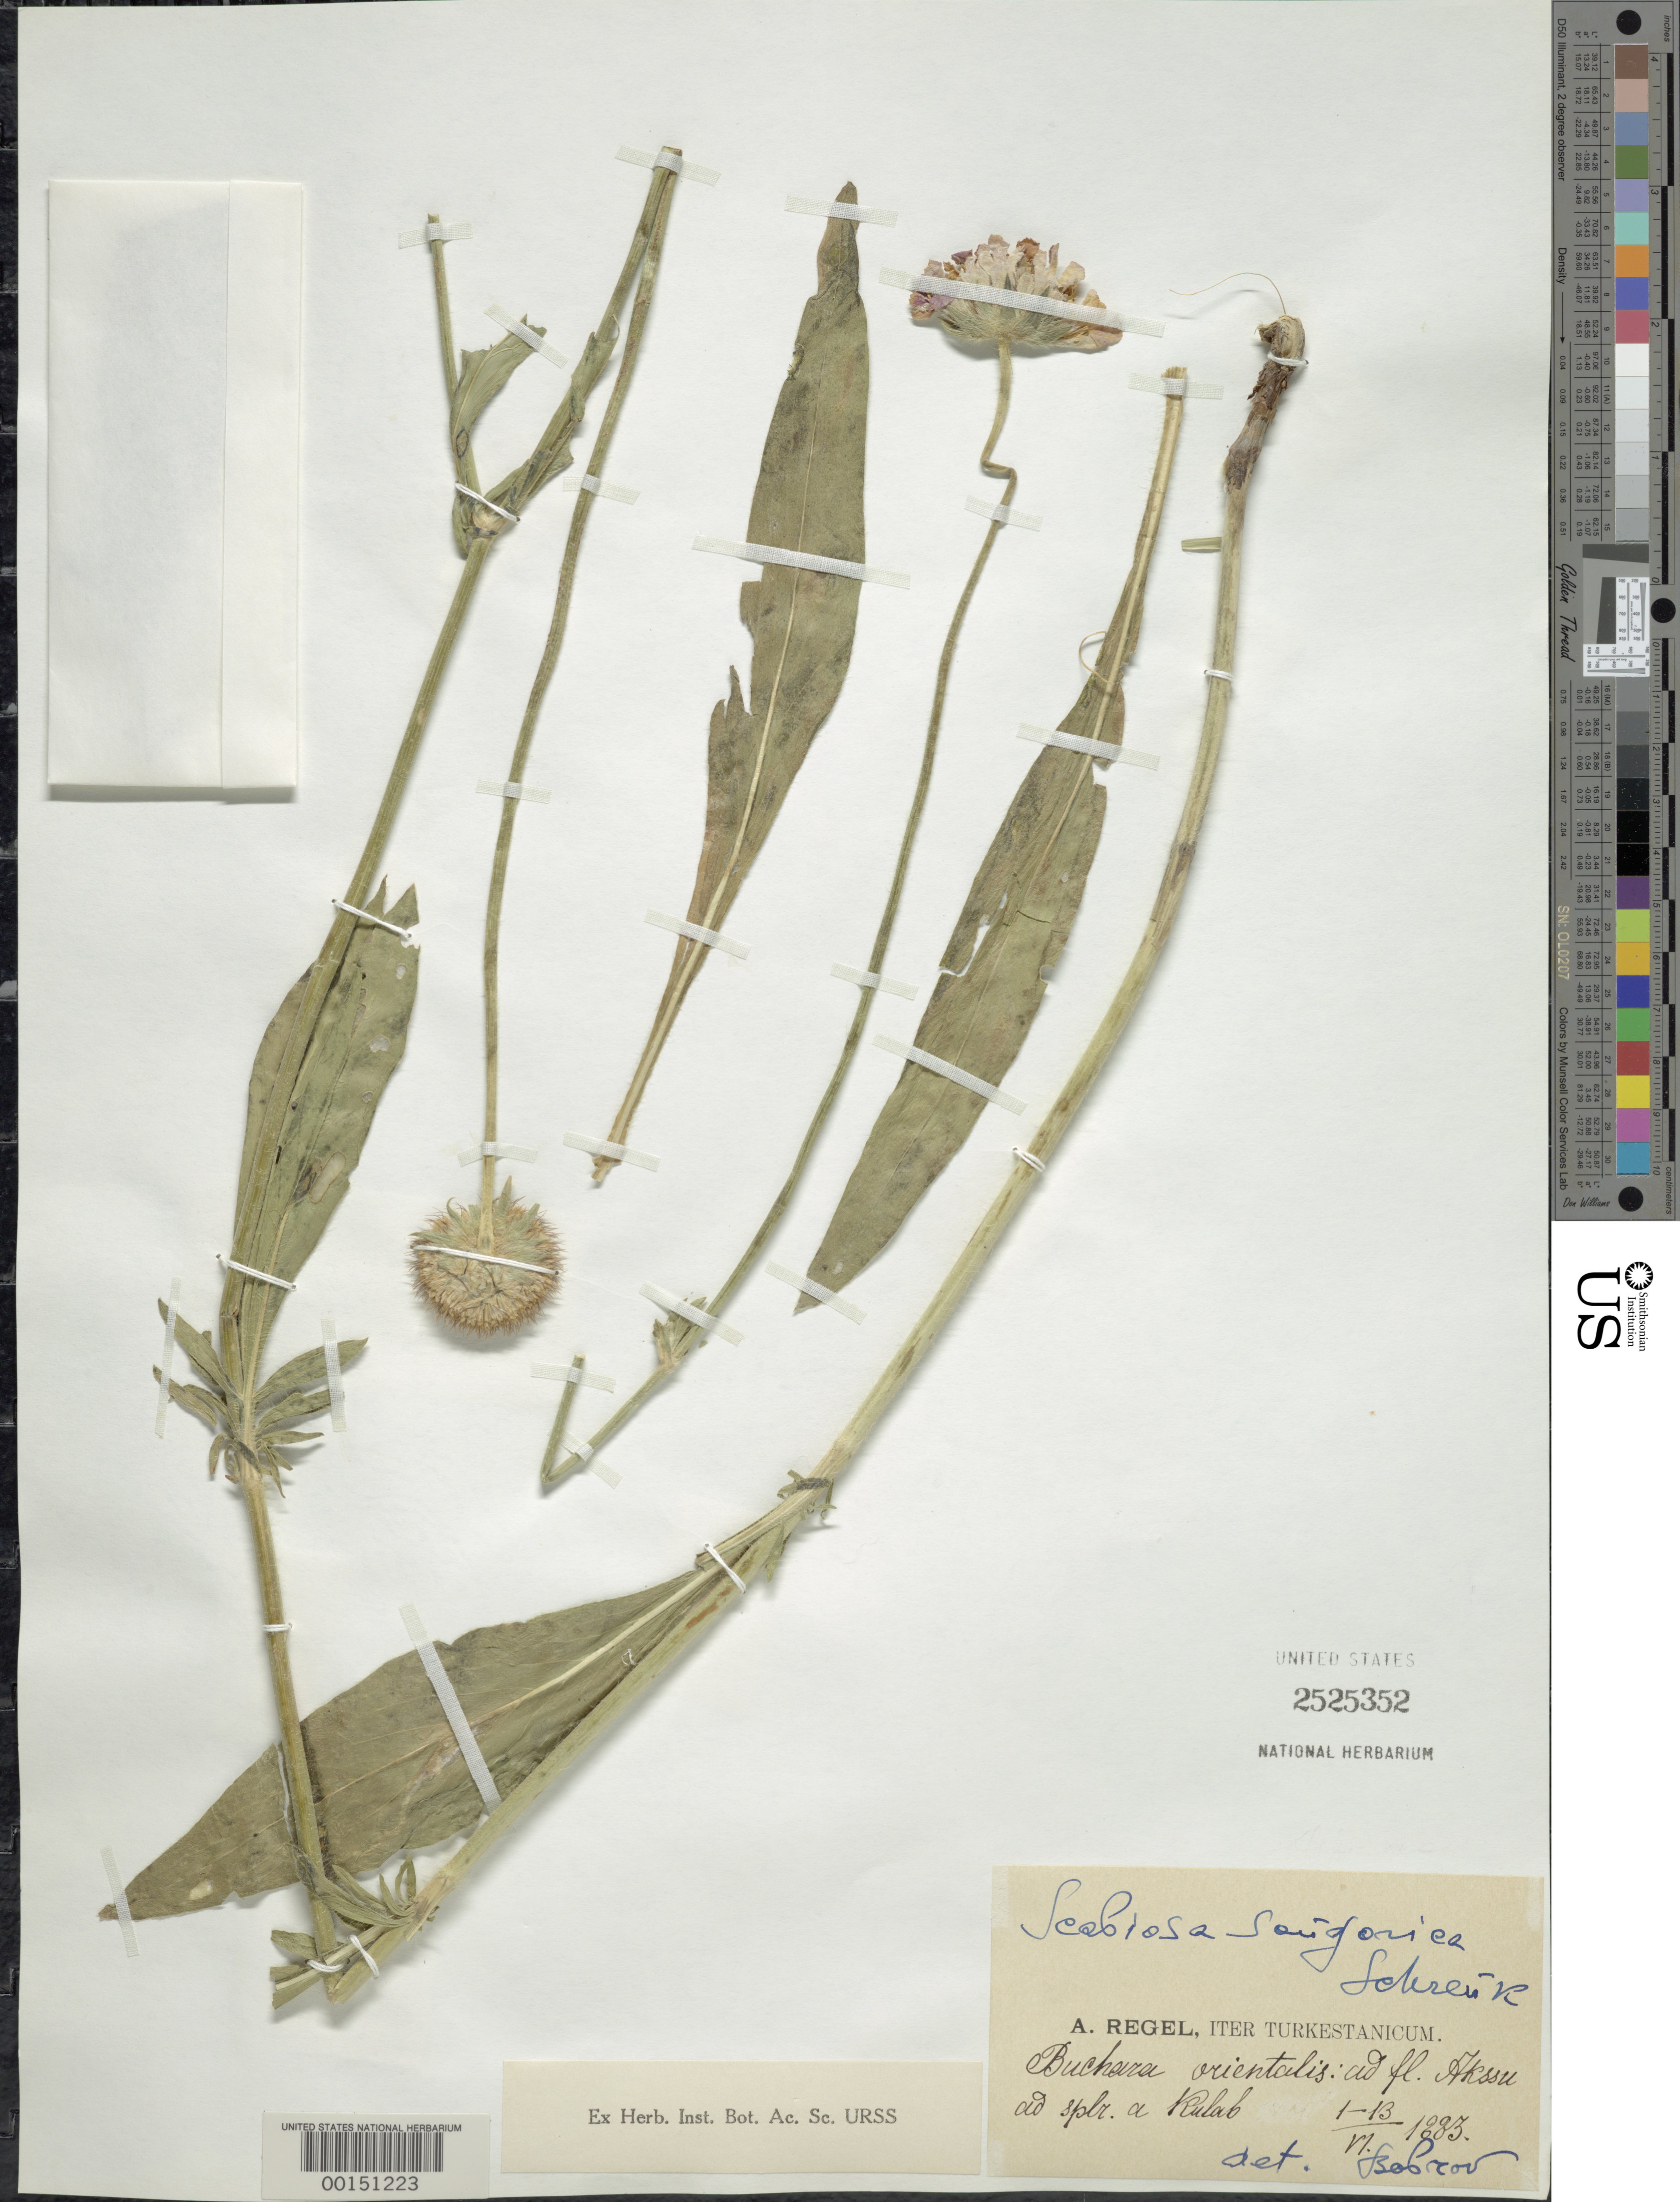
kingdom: Plantae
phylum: Tracheophyta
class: Magnoliopsida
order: Dipsacales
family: Caprifoliaceae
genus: Scabiosa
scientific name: Scabiosa songarica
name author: Schrenk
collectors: A. Regel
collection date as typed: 01 Jun 1883 to 13 Jun 1883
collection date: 1883-06-01/1883-06-13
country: Turkey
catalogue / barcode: US 2525352